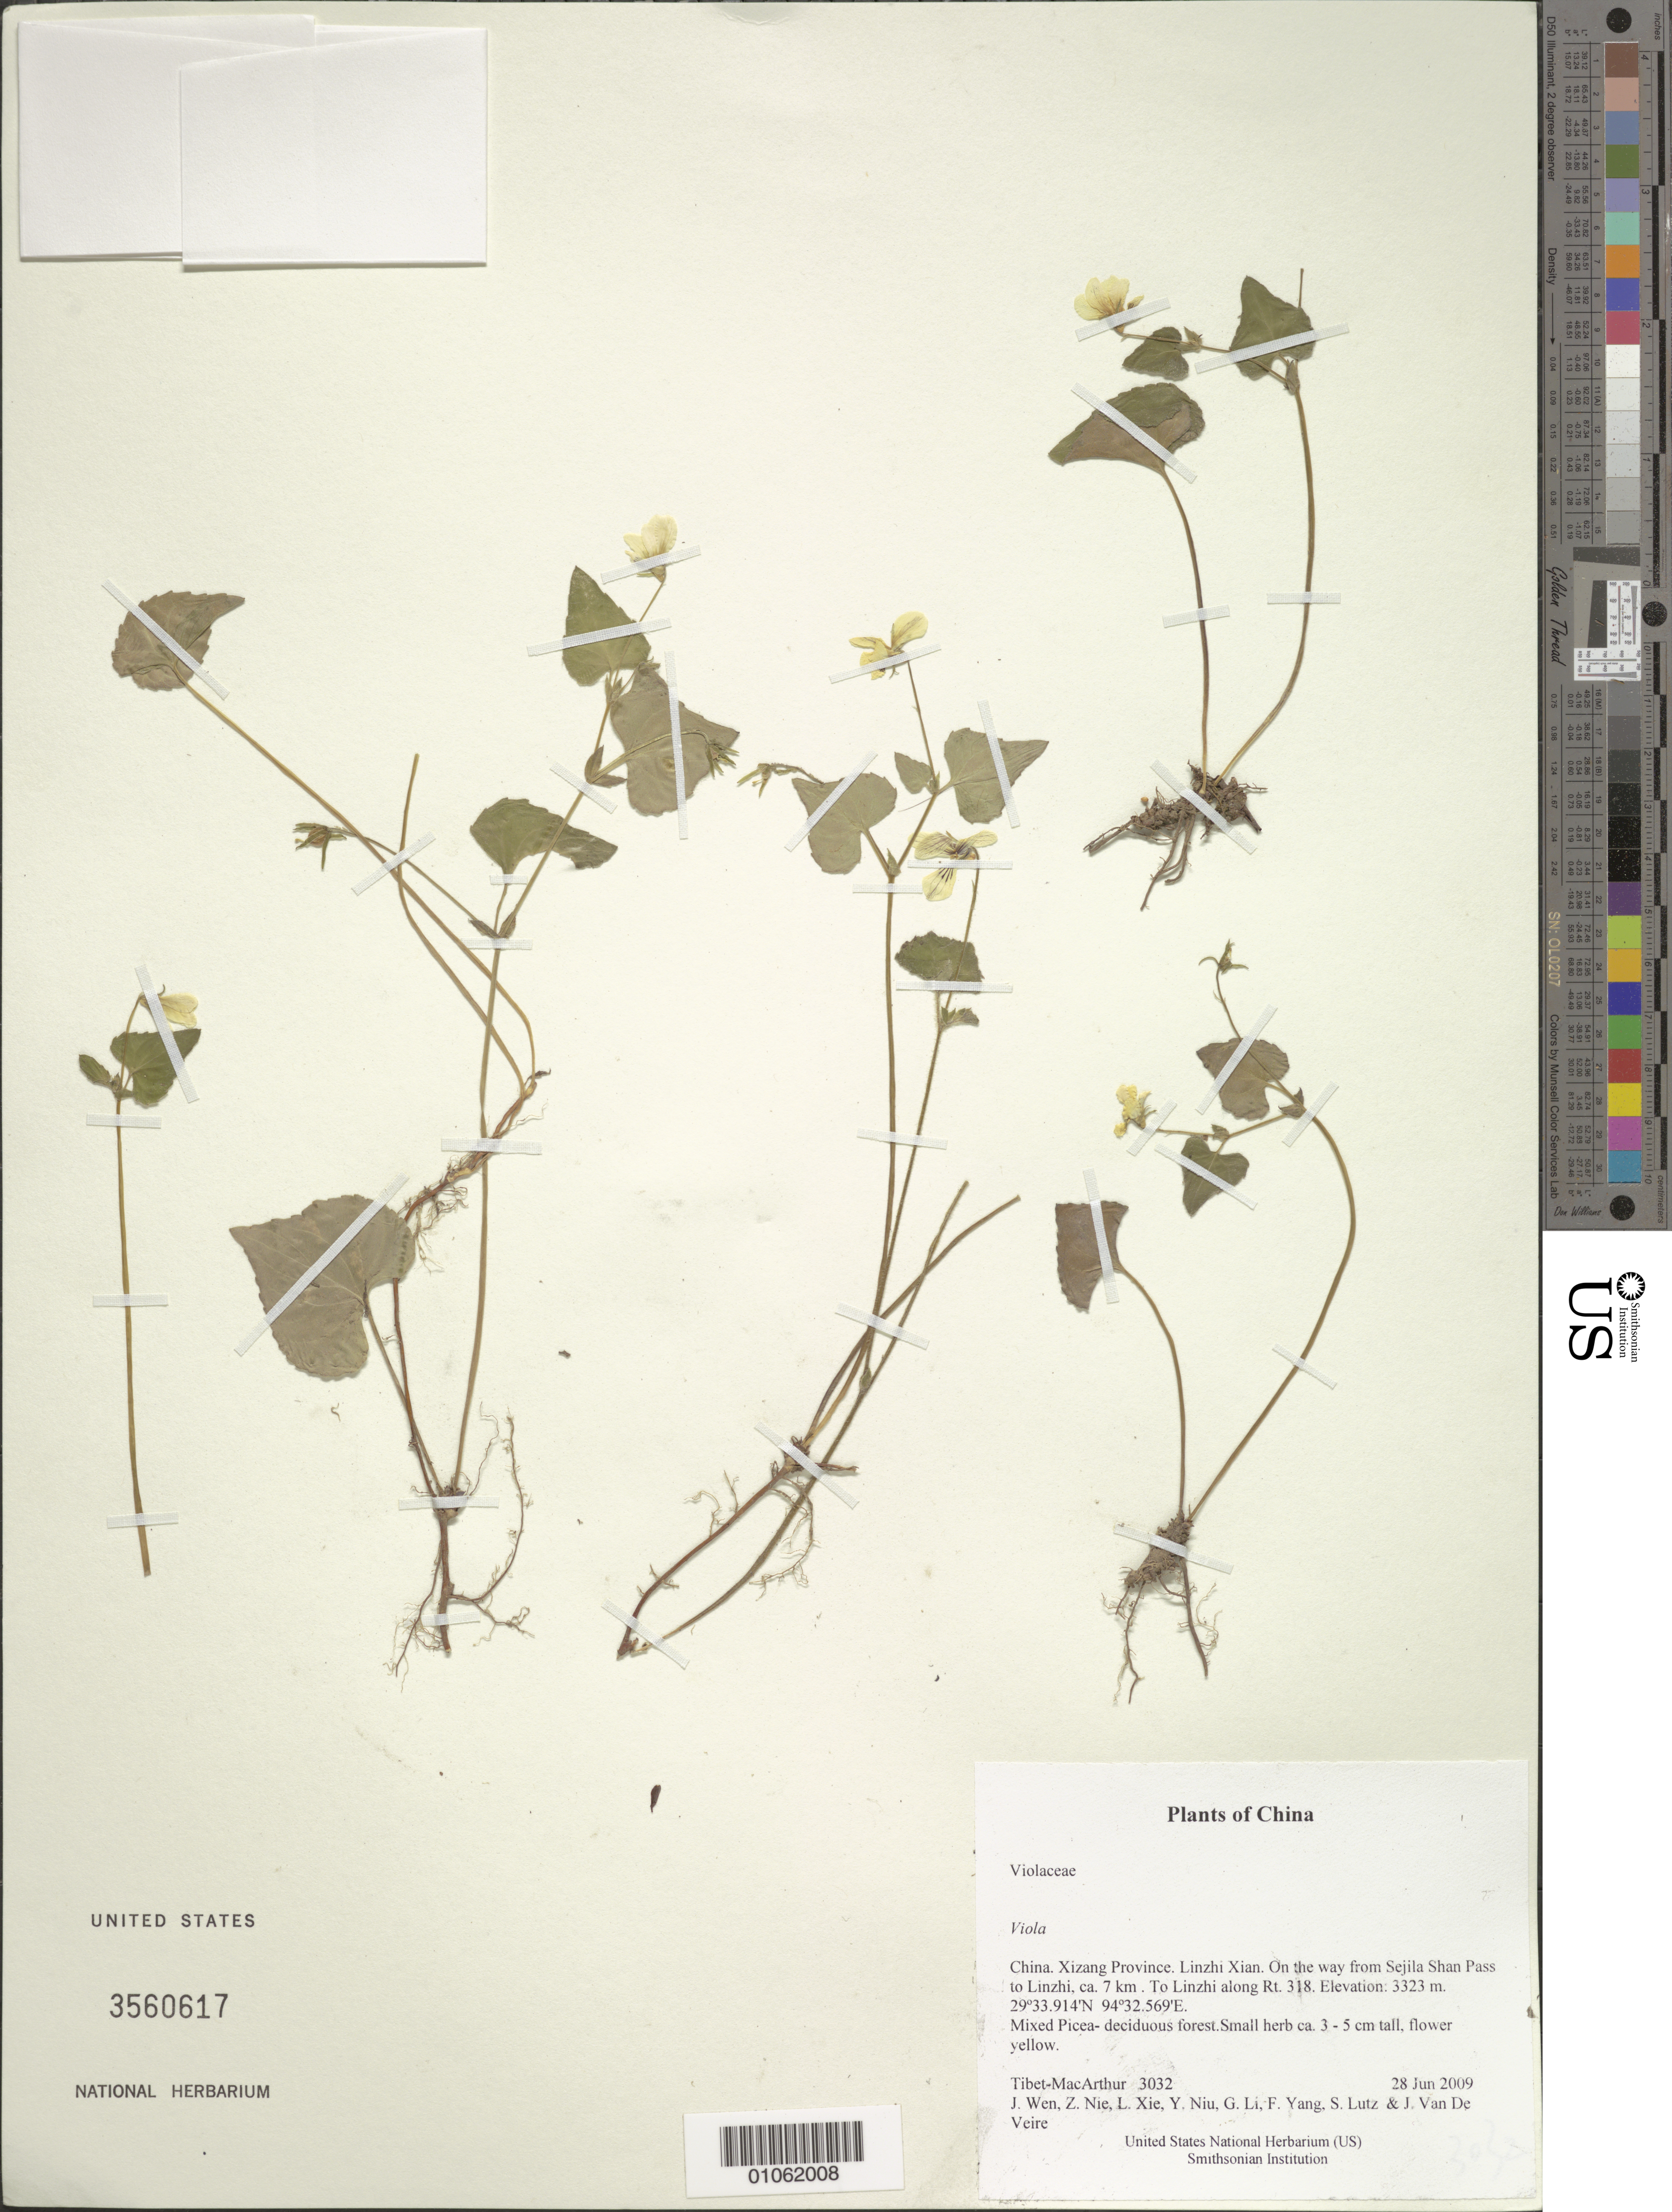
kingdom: Plantae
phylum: Tracheophyta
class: Magnoliopsida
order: Malpighiales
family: Violaceae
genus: Viola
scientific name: Viola sp.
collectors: Tibet-MacArthur, J. Wen, Z. Nie, L. Xie, Y. Niu, G. Li, F. Yang, S. Lutz & J. Van De Veire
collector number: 3032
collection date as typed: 28 Jun 2009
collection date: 2009-06-28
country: China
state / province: Xizang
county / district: Linzhi Xian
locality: On the way from Sejila Shan Pass to Linzhi, ca. 7 km . To Linzhi along Rt. 318.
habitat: Mixed Picea- deciduous forest.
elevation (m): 3323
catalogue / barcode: US 3560617